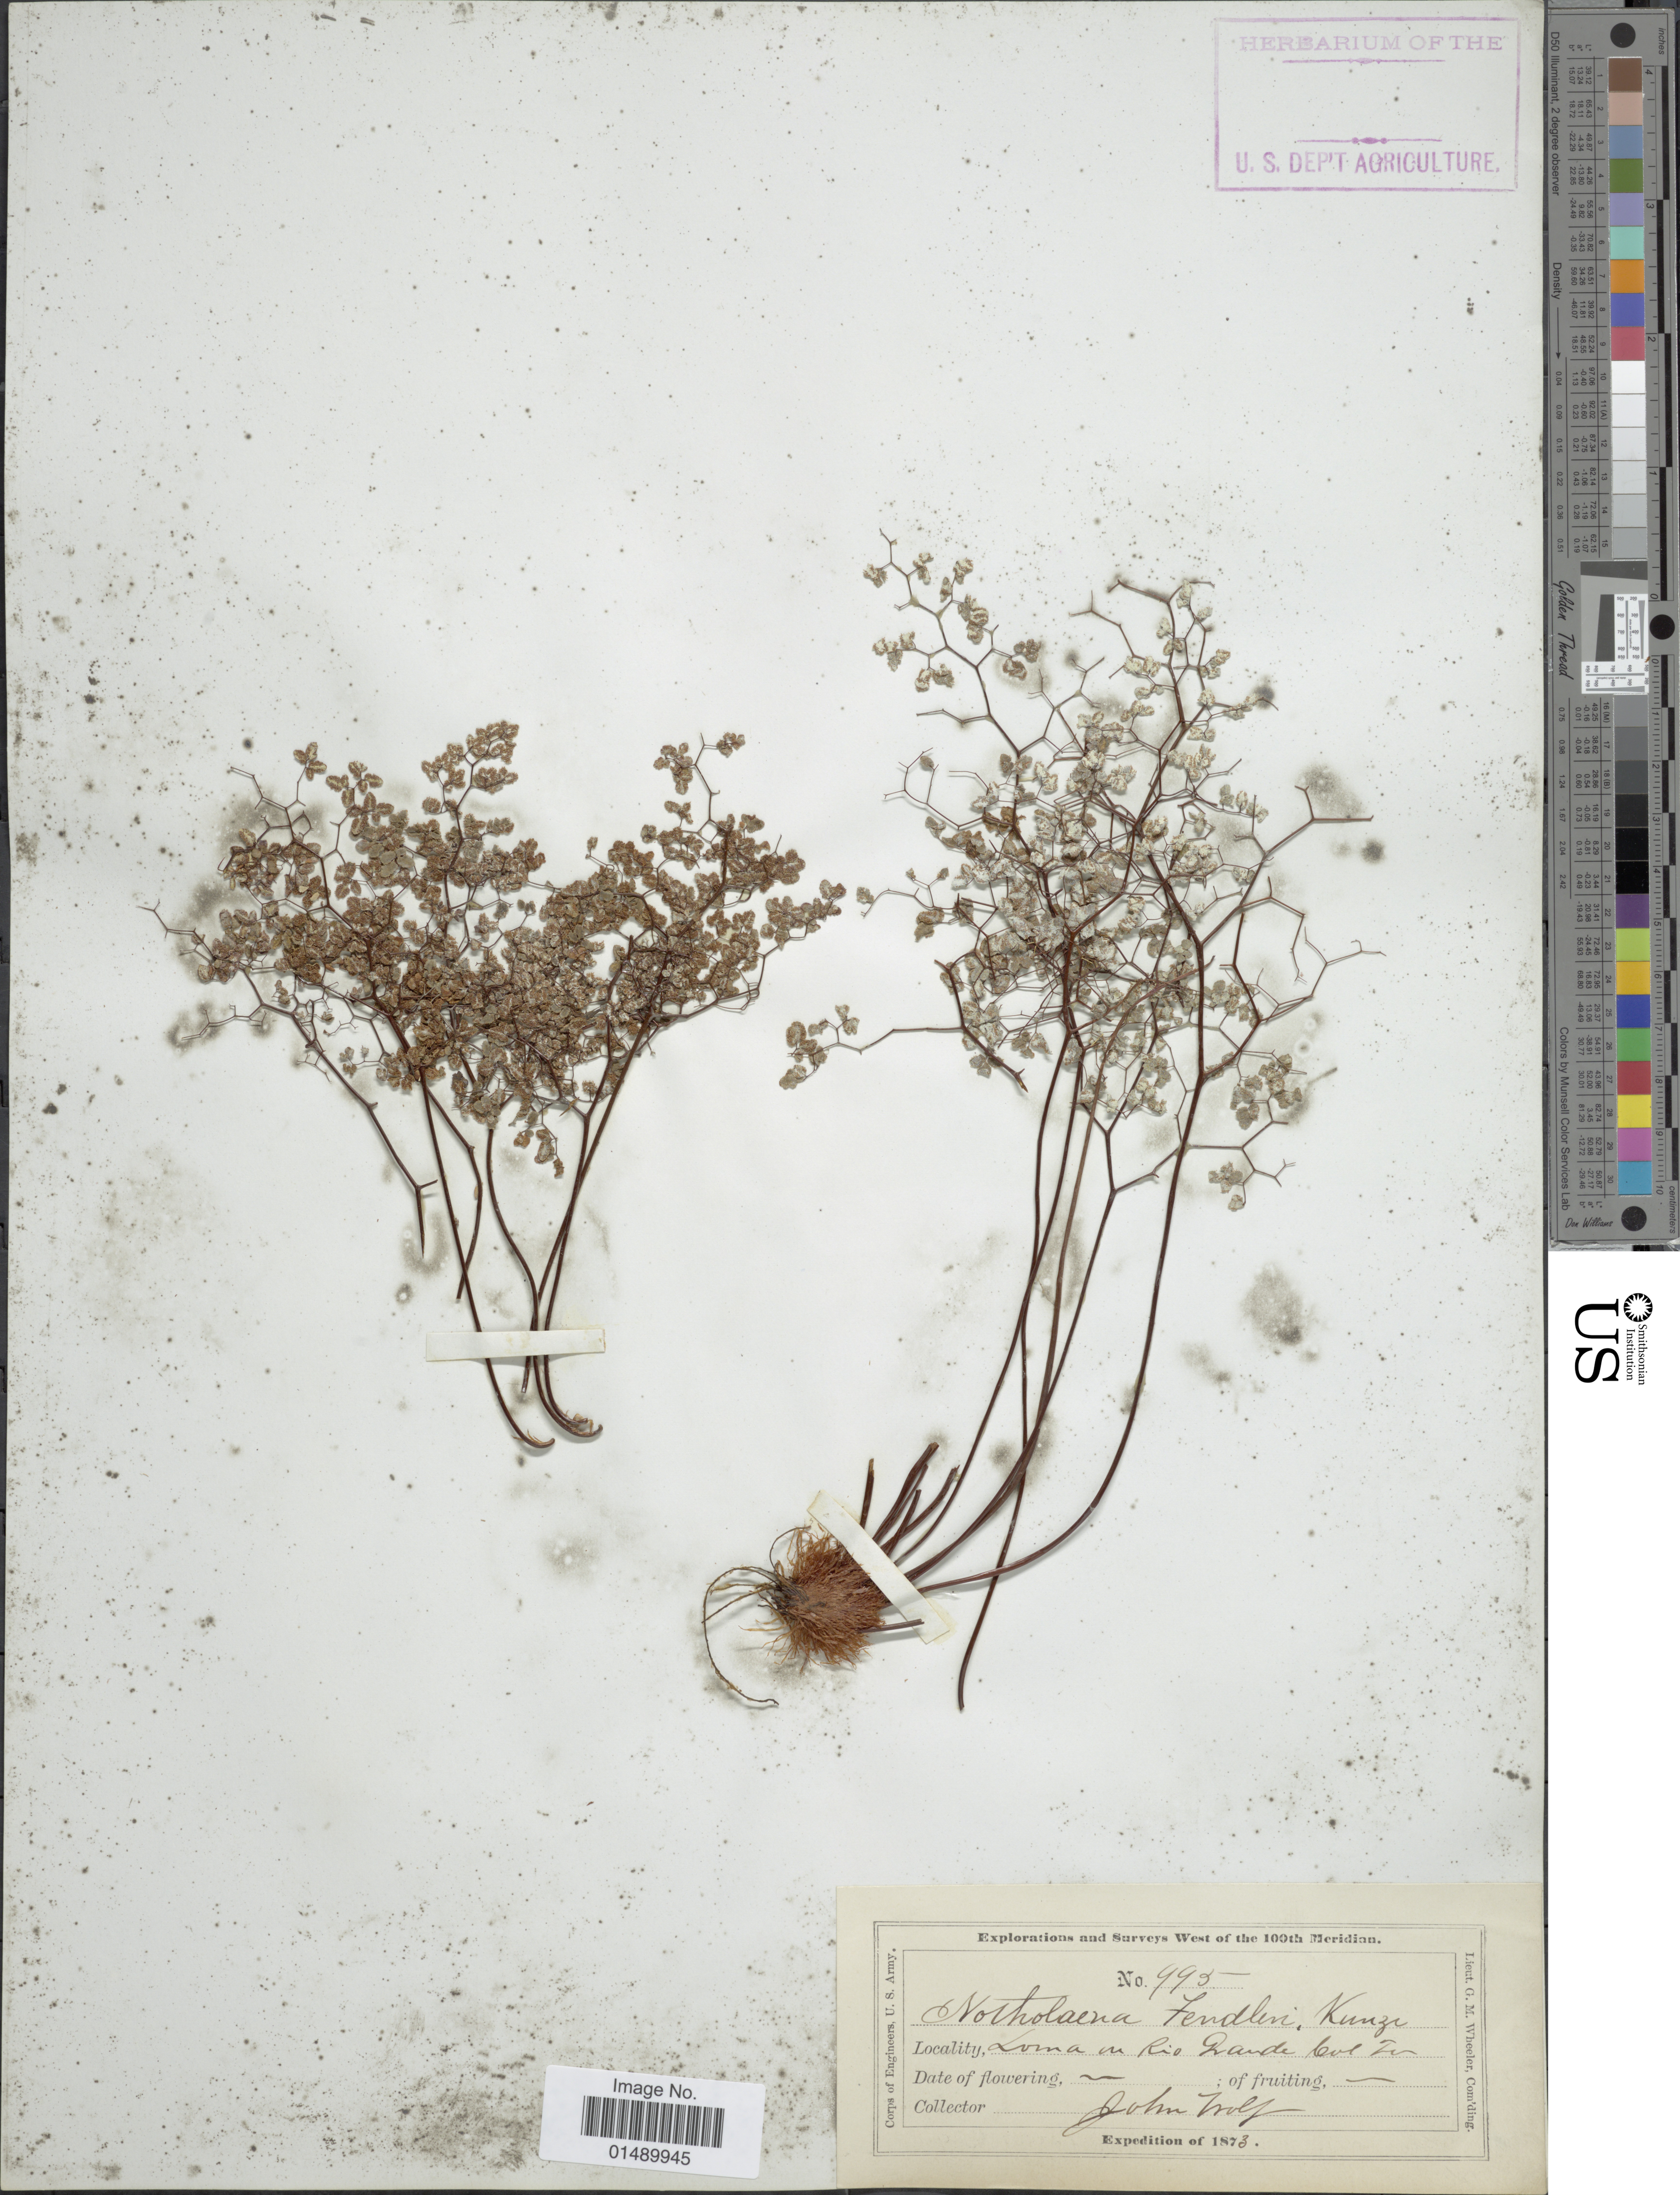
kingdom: Plantae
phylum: Tracheophyta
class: Polypodiopsida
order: Polypodiales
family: Pteridaceae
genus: Argyrochosma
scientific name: Argyrochosma fendleri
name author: (Kunze) Windham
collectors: J. Wolf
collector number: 995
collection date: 1873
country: United States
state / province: Texas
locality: Loma on Rio Grande Avl ten.